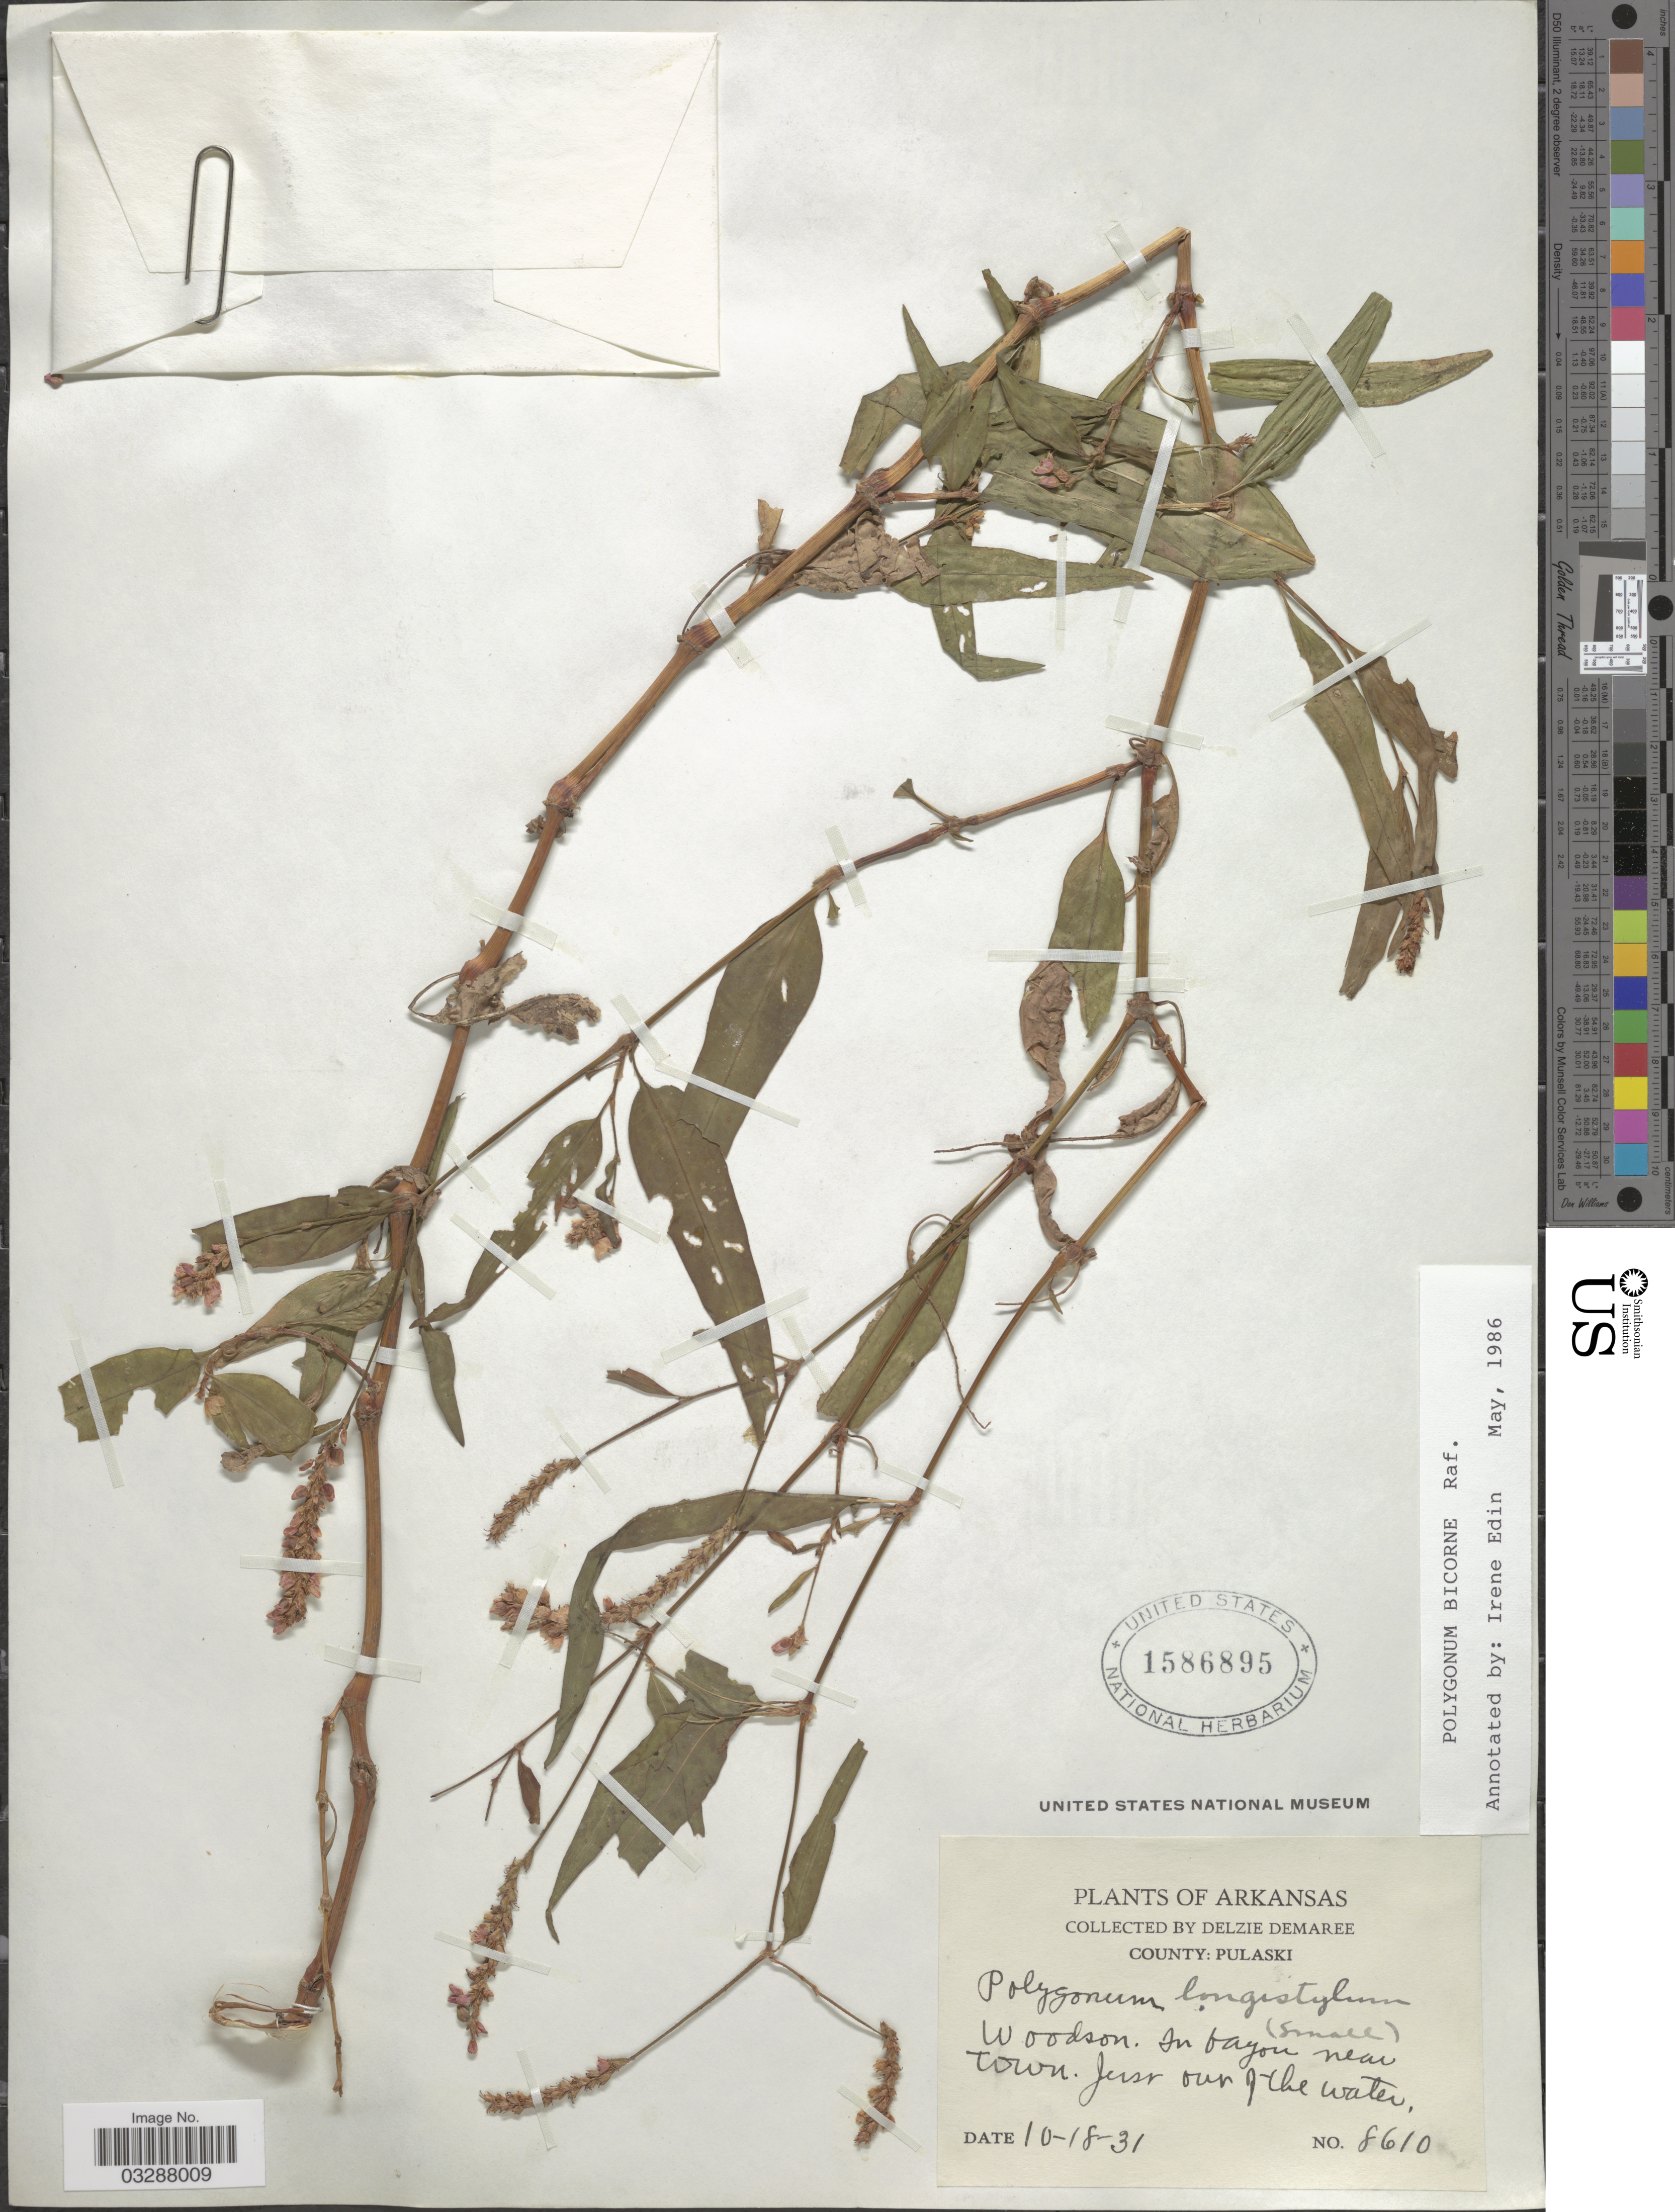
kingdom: Plantae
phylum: Tracheophyta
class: Magnoliopsida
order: Caryophyllales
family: Polygonaceae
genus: Persicaria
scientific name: Persicaria bicornis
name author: (Raf.) Nieuwl.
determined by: Atha, D. E.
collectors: D. Demaree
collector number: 8610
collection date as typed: Transcribed d/m/y: 18/10/31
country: United States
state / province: Arkansas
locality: County: Pulaski, Woodson. In bayou near town.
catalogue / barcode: US 1586895